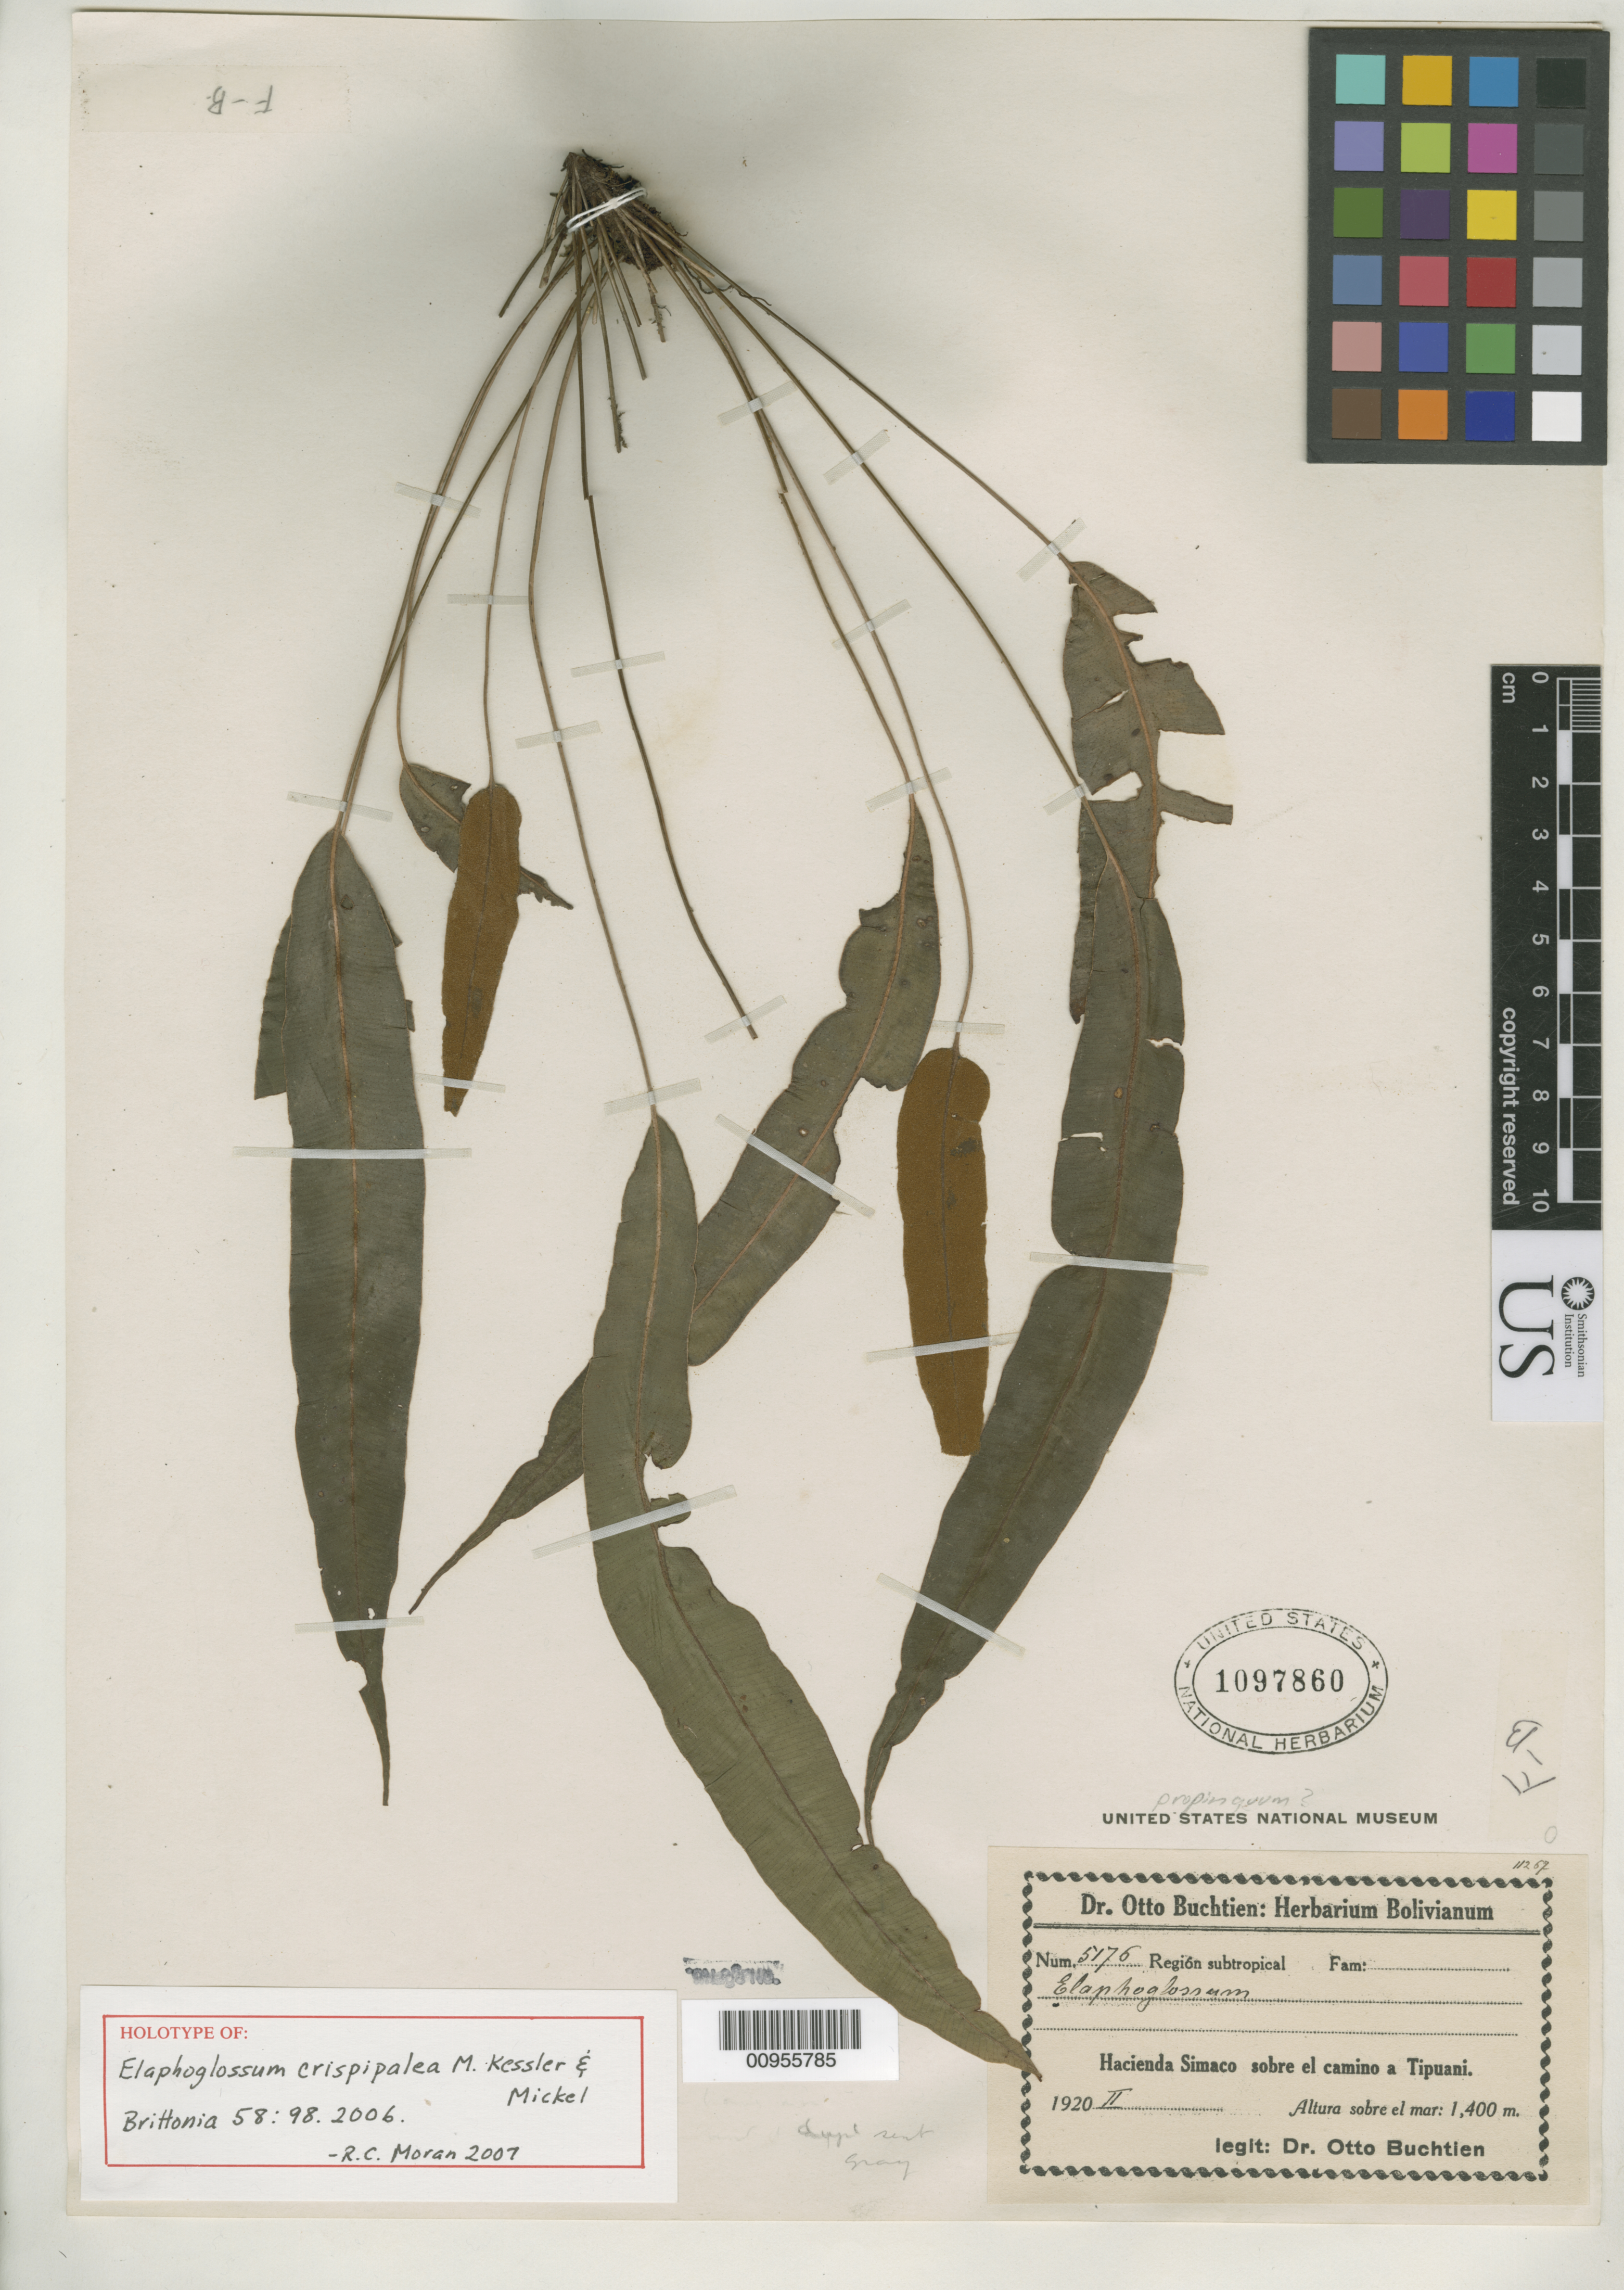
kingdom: Plantae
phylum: Tracheophyta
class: Polypodiopsida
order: Polypodiales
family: Dryopteridaceae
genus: Elaphoglossum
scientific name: Elaphoglossum crispipalea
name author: M. Kessler & Mickel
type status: Holotype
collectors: O. Buchtien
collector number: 5176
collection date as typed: Feb 1920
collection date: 1920-02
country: Bolivia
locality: Hacienda Simaco sobre el camino a Tipuani.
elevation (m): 1400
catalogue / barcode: US 1097860